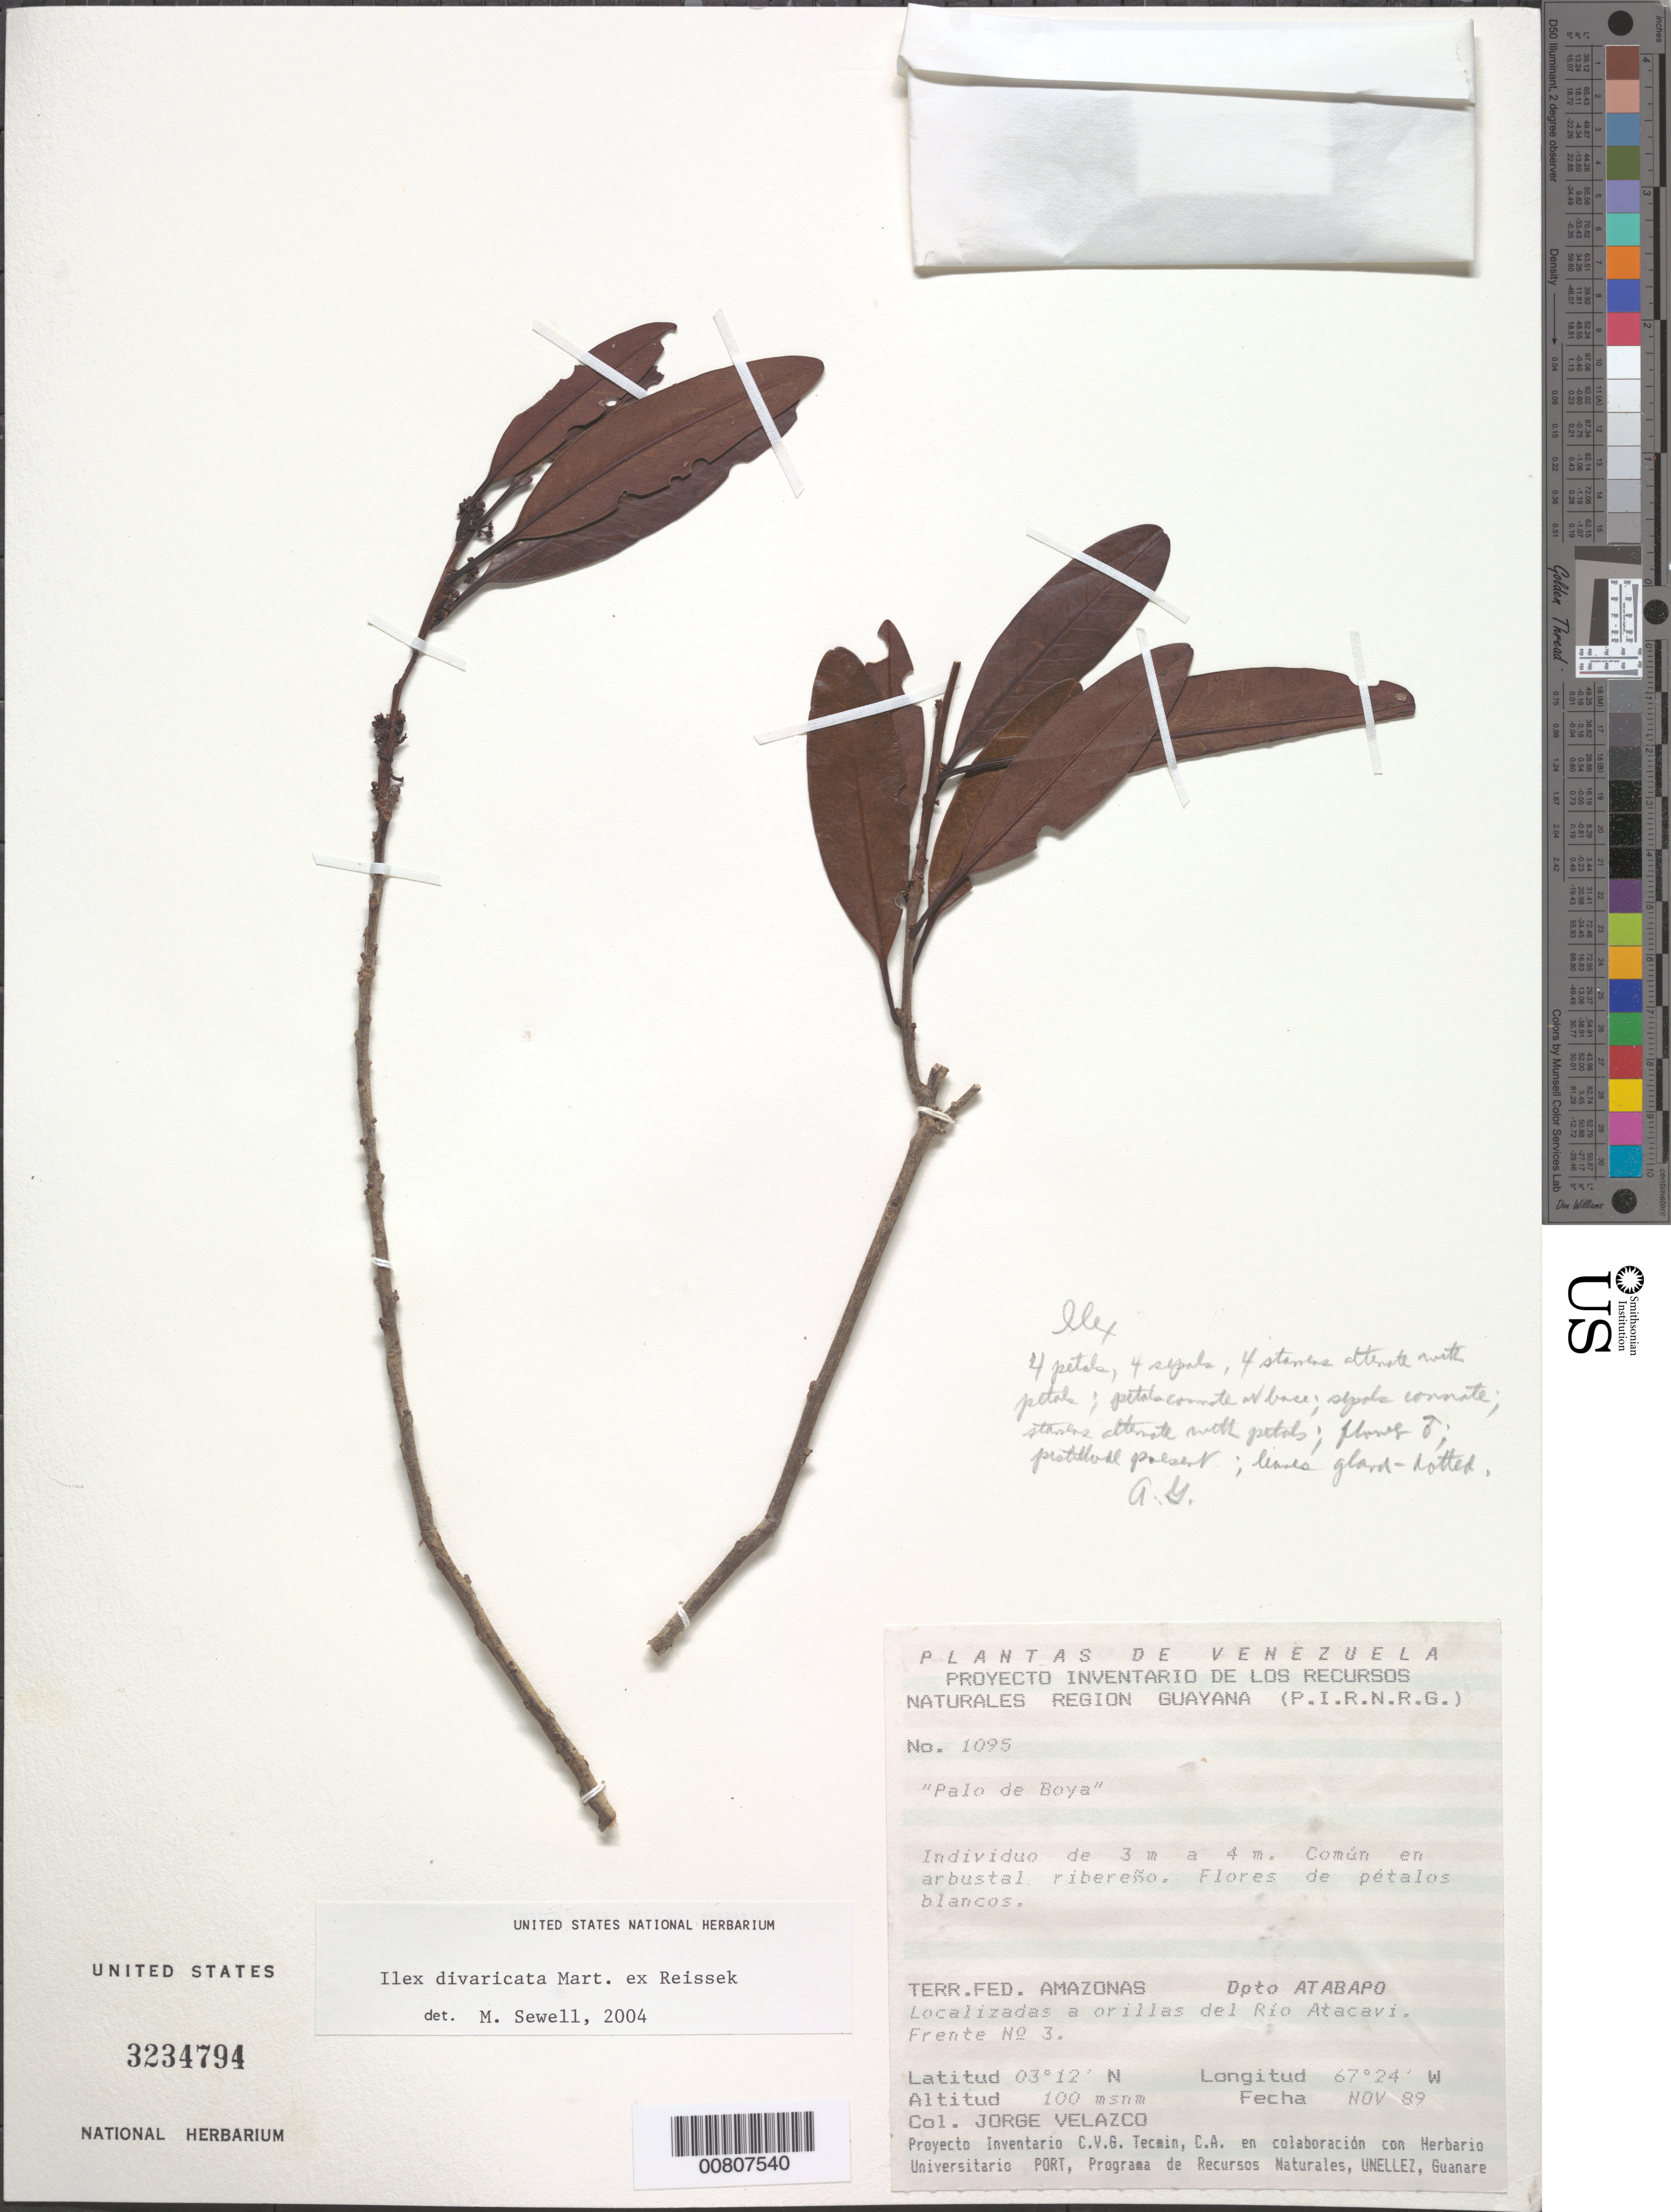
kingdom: Plantae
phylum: Tracheophyta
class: Magnoliopsida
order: Aquifoliales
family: Aquifoliaceae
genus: Ilex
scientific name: Ilex divaricata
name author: Mart. ex Reissek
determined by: Sewell, M.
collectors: J. Velazco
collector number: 1095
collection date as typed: Nov-89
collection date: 1989-11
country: Venezuela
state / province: Amazonas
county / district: Atabapo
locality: "Palo de Boya", found along the banks of Río Atacavi; frente No. 3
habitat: Arbustal ribereño, localizadas a orillas del río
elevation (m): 100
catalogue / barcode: US 3234794